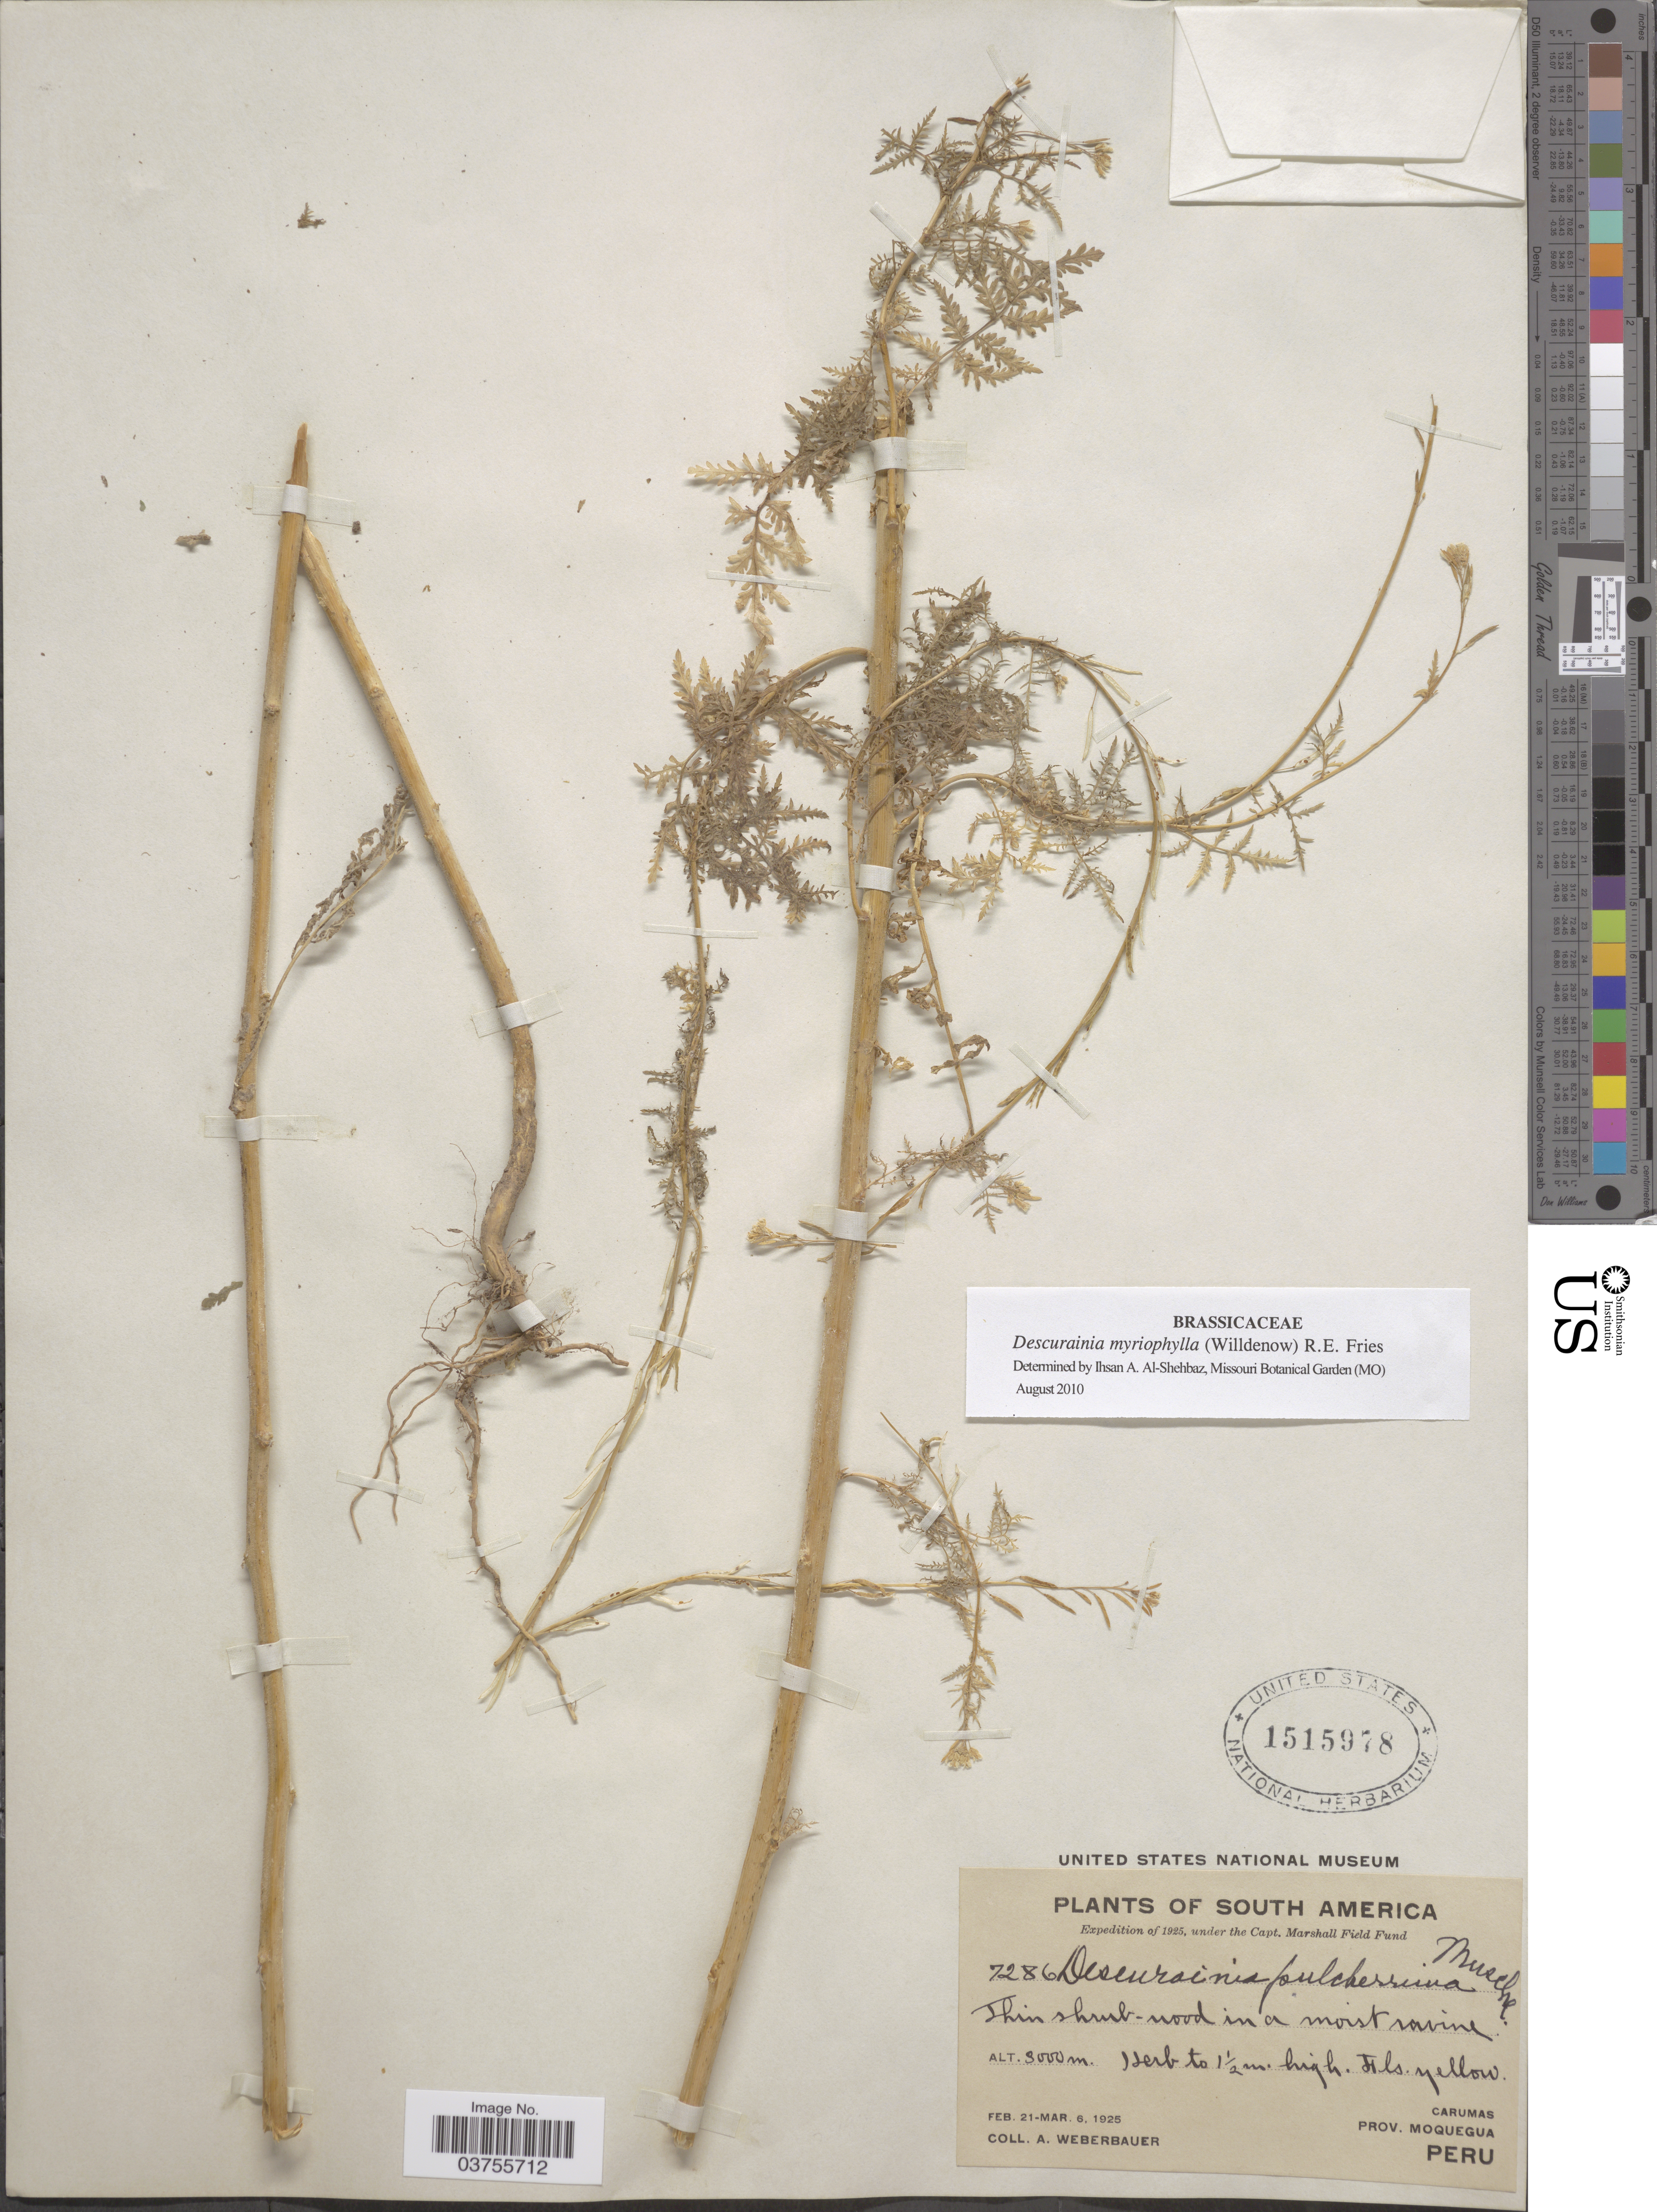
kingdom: Plantae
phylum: Tracheophyta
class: Magnoliopsida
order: Brassicales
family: Brassicaceae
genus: Descurainia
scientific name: Descurainia myriophylla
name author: (Willd.) R.E. Fr.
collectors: A. Weberbauer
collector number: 7286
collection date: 1925-02-21/1925-03-06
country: Peru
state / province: Moquegua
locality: Carumas, Prov. Moquegua.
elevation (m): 3000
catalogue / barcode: US 1515978